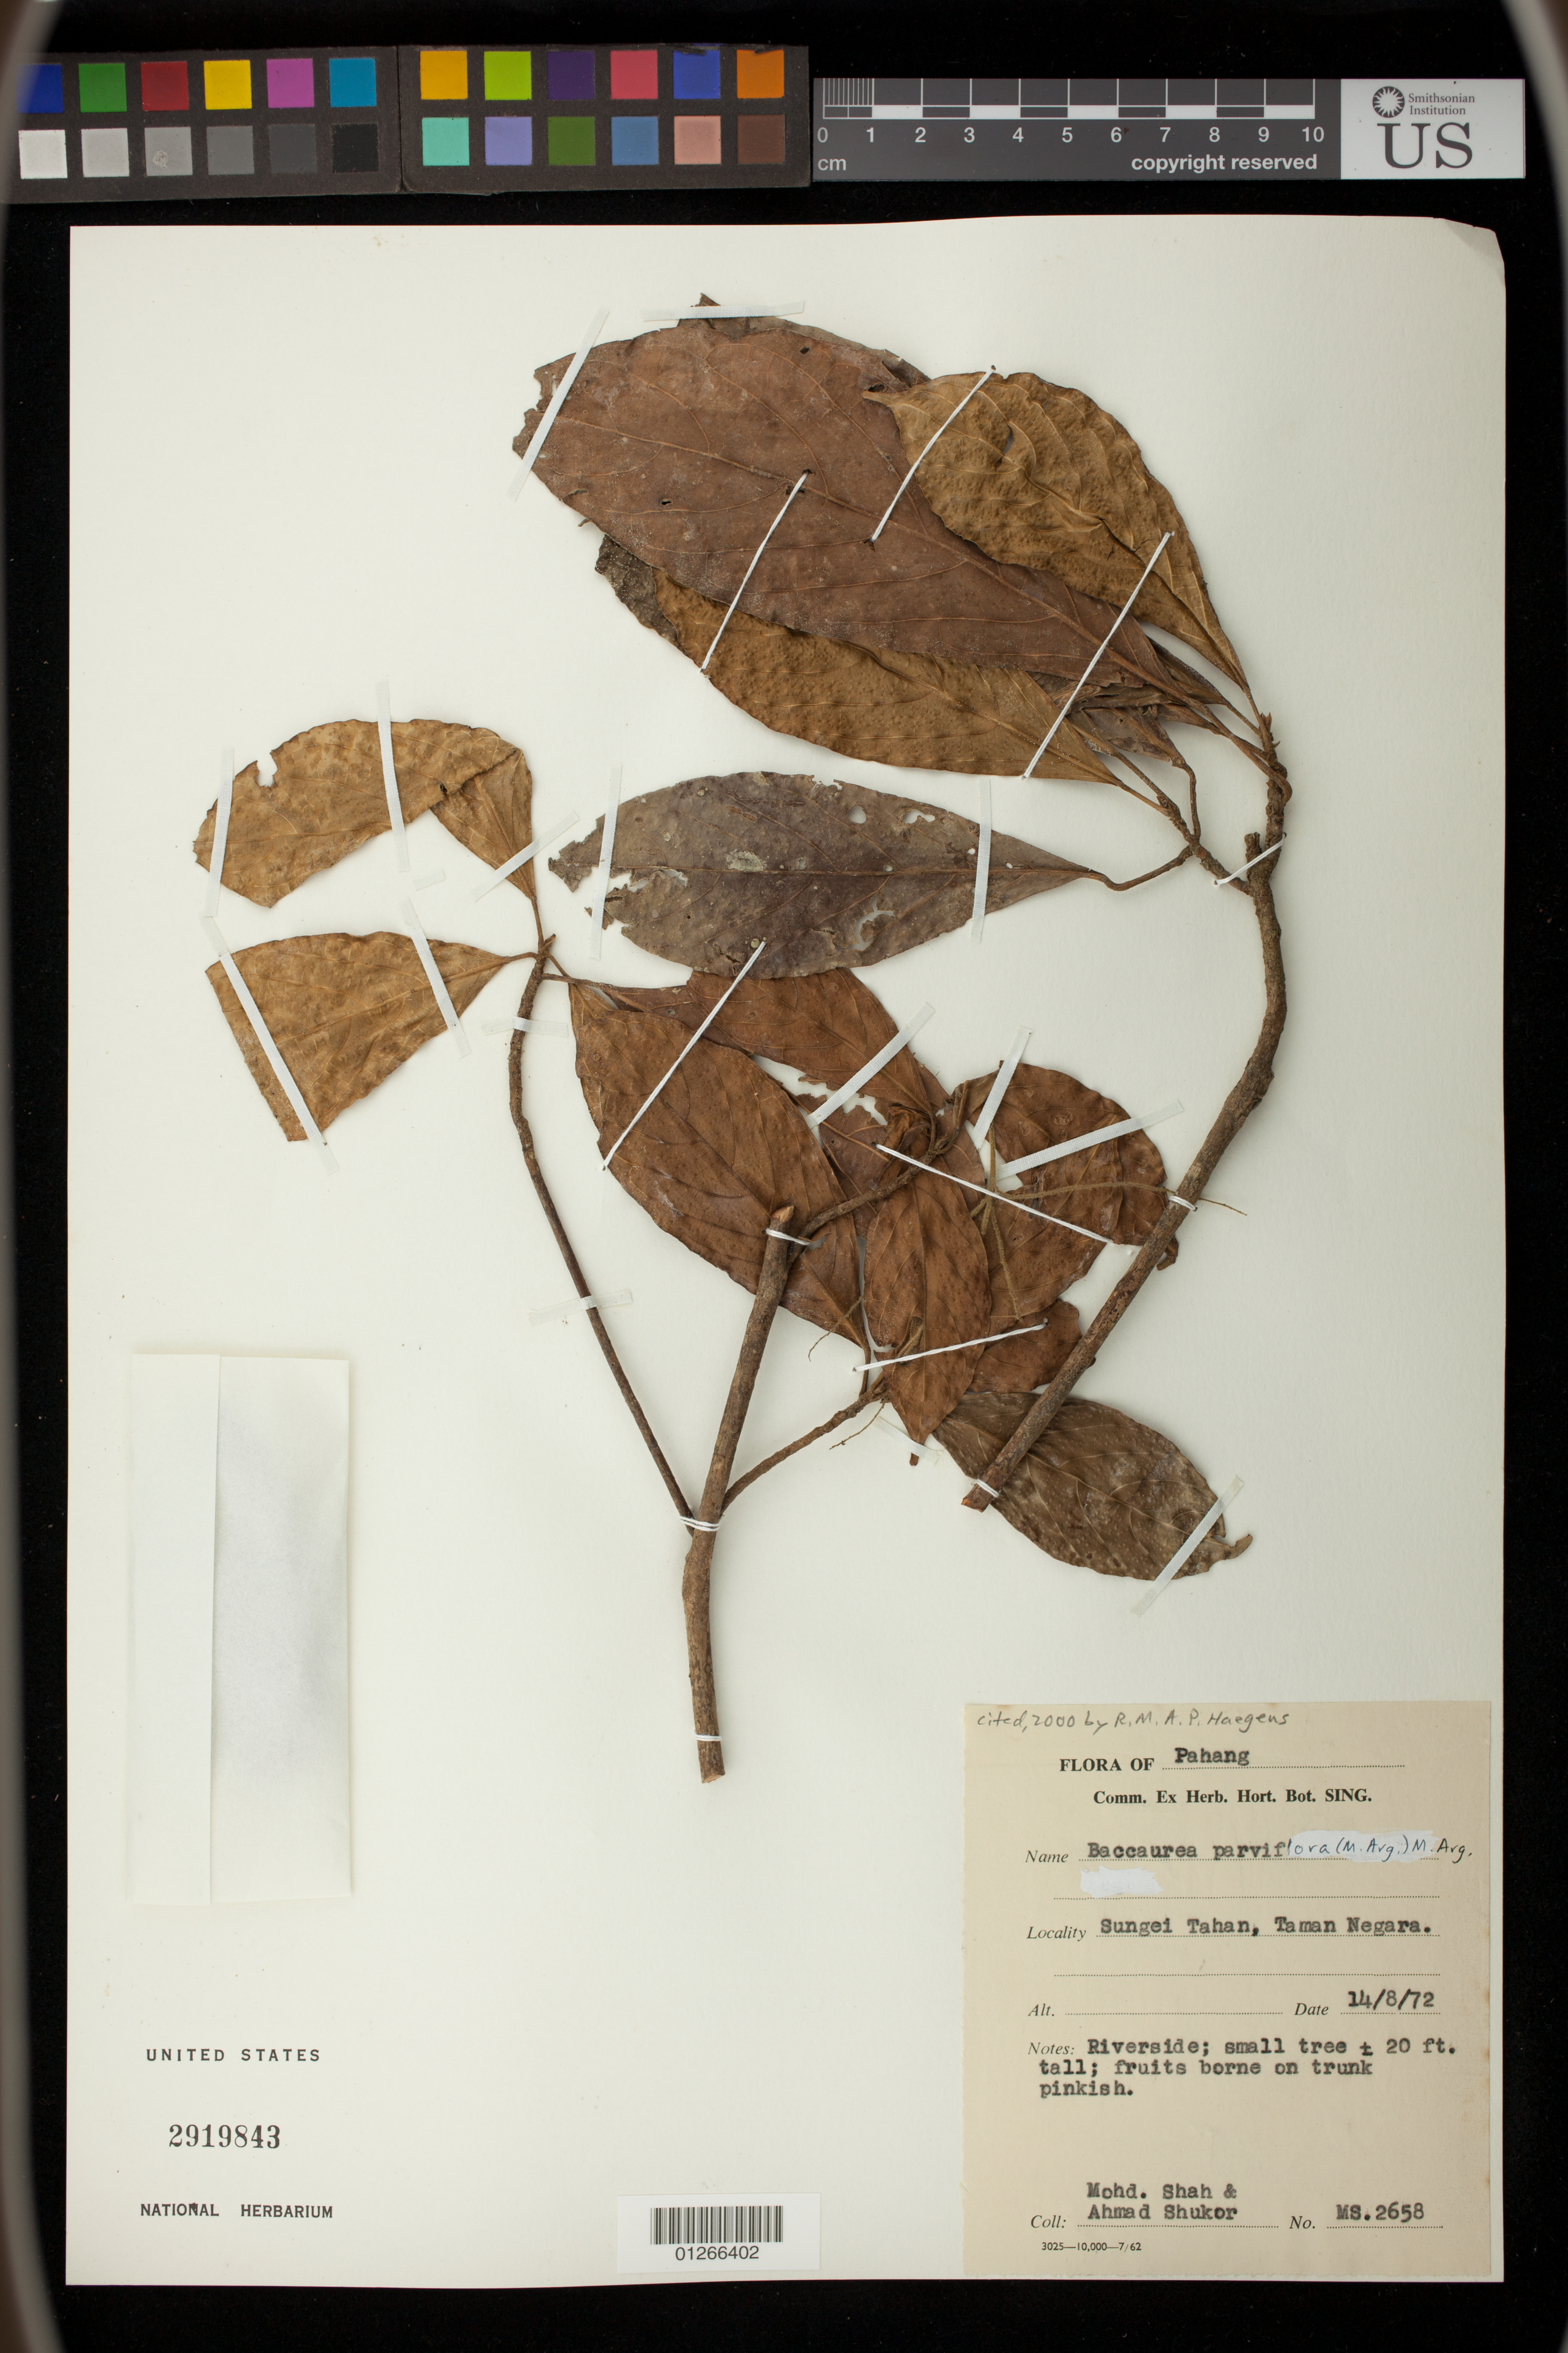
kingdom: Plantae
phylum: Tracheophyta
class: Magnoliopsida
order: Malpighiales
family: Phyllanthaceae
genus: Baccaurea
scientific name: Baccaurea parviflora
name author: M. Arg.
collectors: M. Shah & A. Shukor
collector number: MS 2658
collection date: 1972-08-14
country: Malaysia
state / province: Pahang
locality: Sungei [Sungai] Tahan, Taman Negara